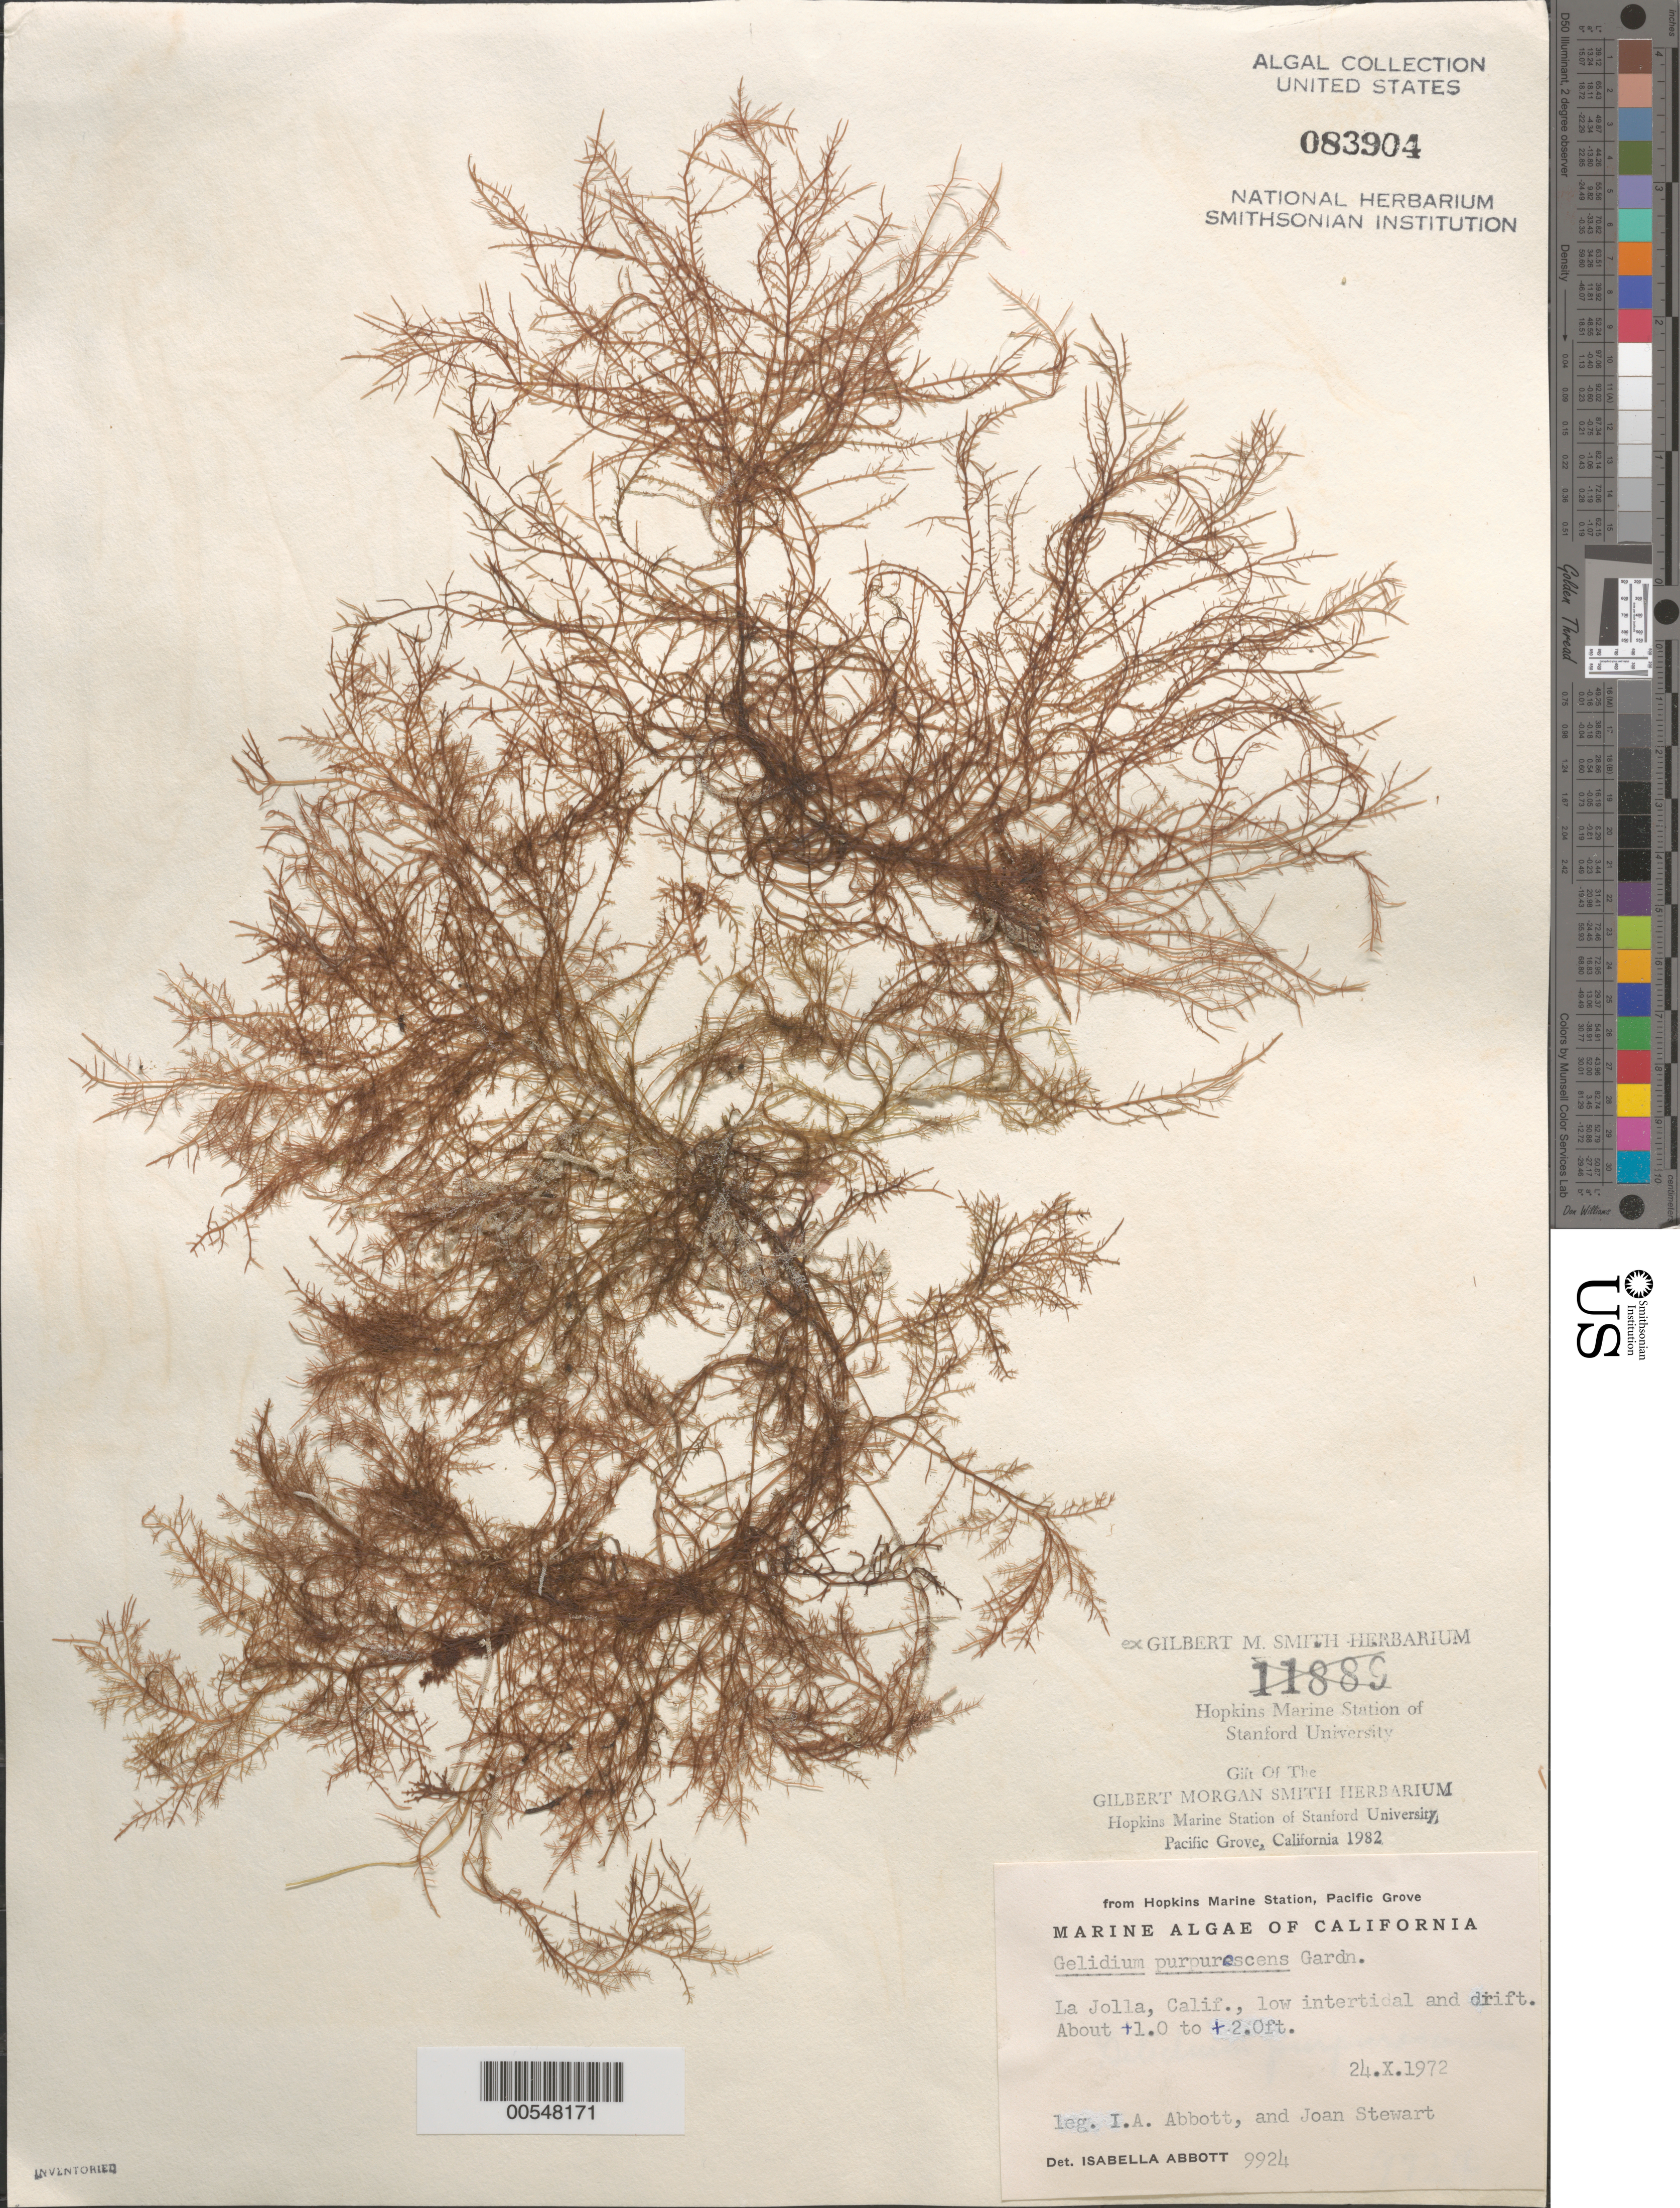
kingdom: Plantae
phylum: Rhodophyta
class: Florideophyceae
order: Gelidiales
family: Gelidiaceae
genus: Gelidium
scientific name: Gelidium purpurascens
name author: N.L. Gardner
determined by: Abbott, Isabella A.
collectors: I. A. Abbott & J. Stewart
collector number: IAA 9924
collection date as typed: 24 Oct 1972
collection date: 1972-10-24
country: United States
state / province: California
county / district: San Diego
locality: La Jolla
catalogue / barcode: US 83904